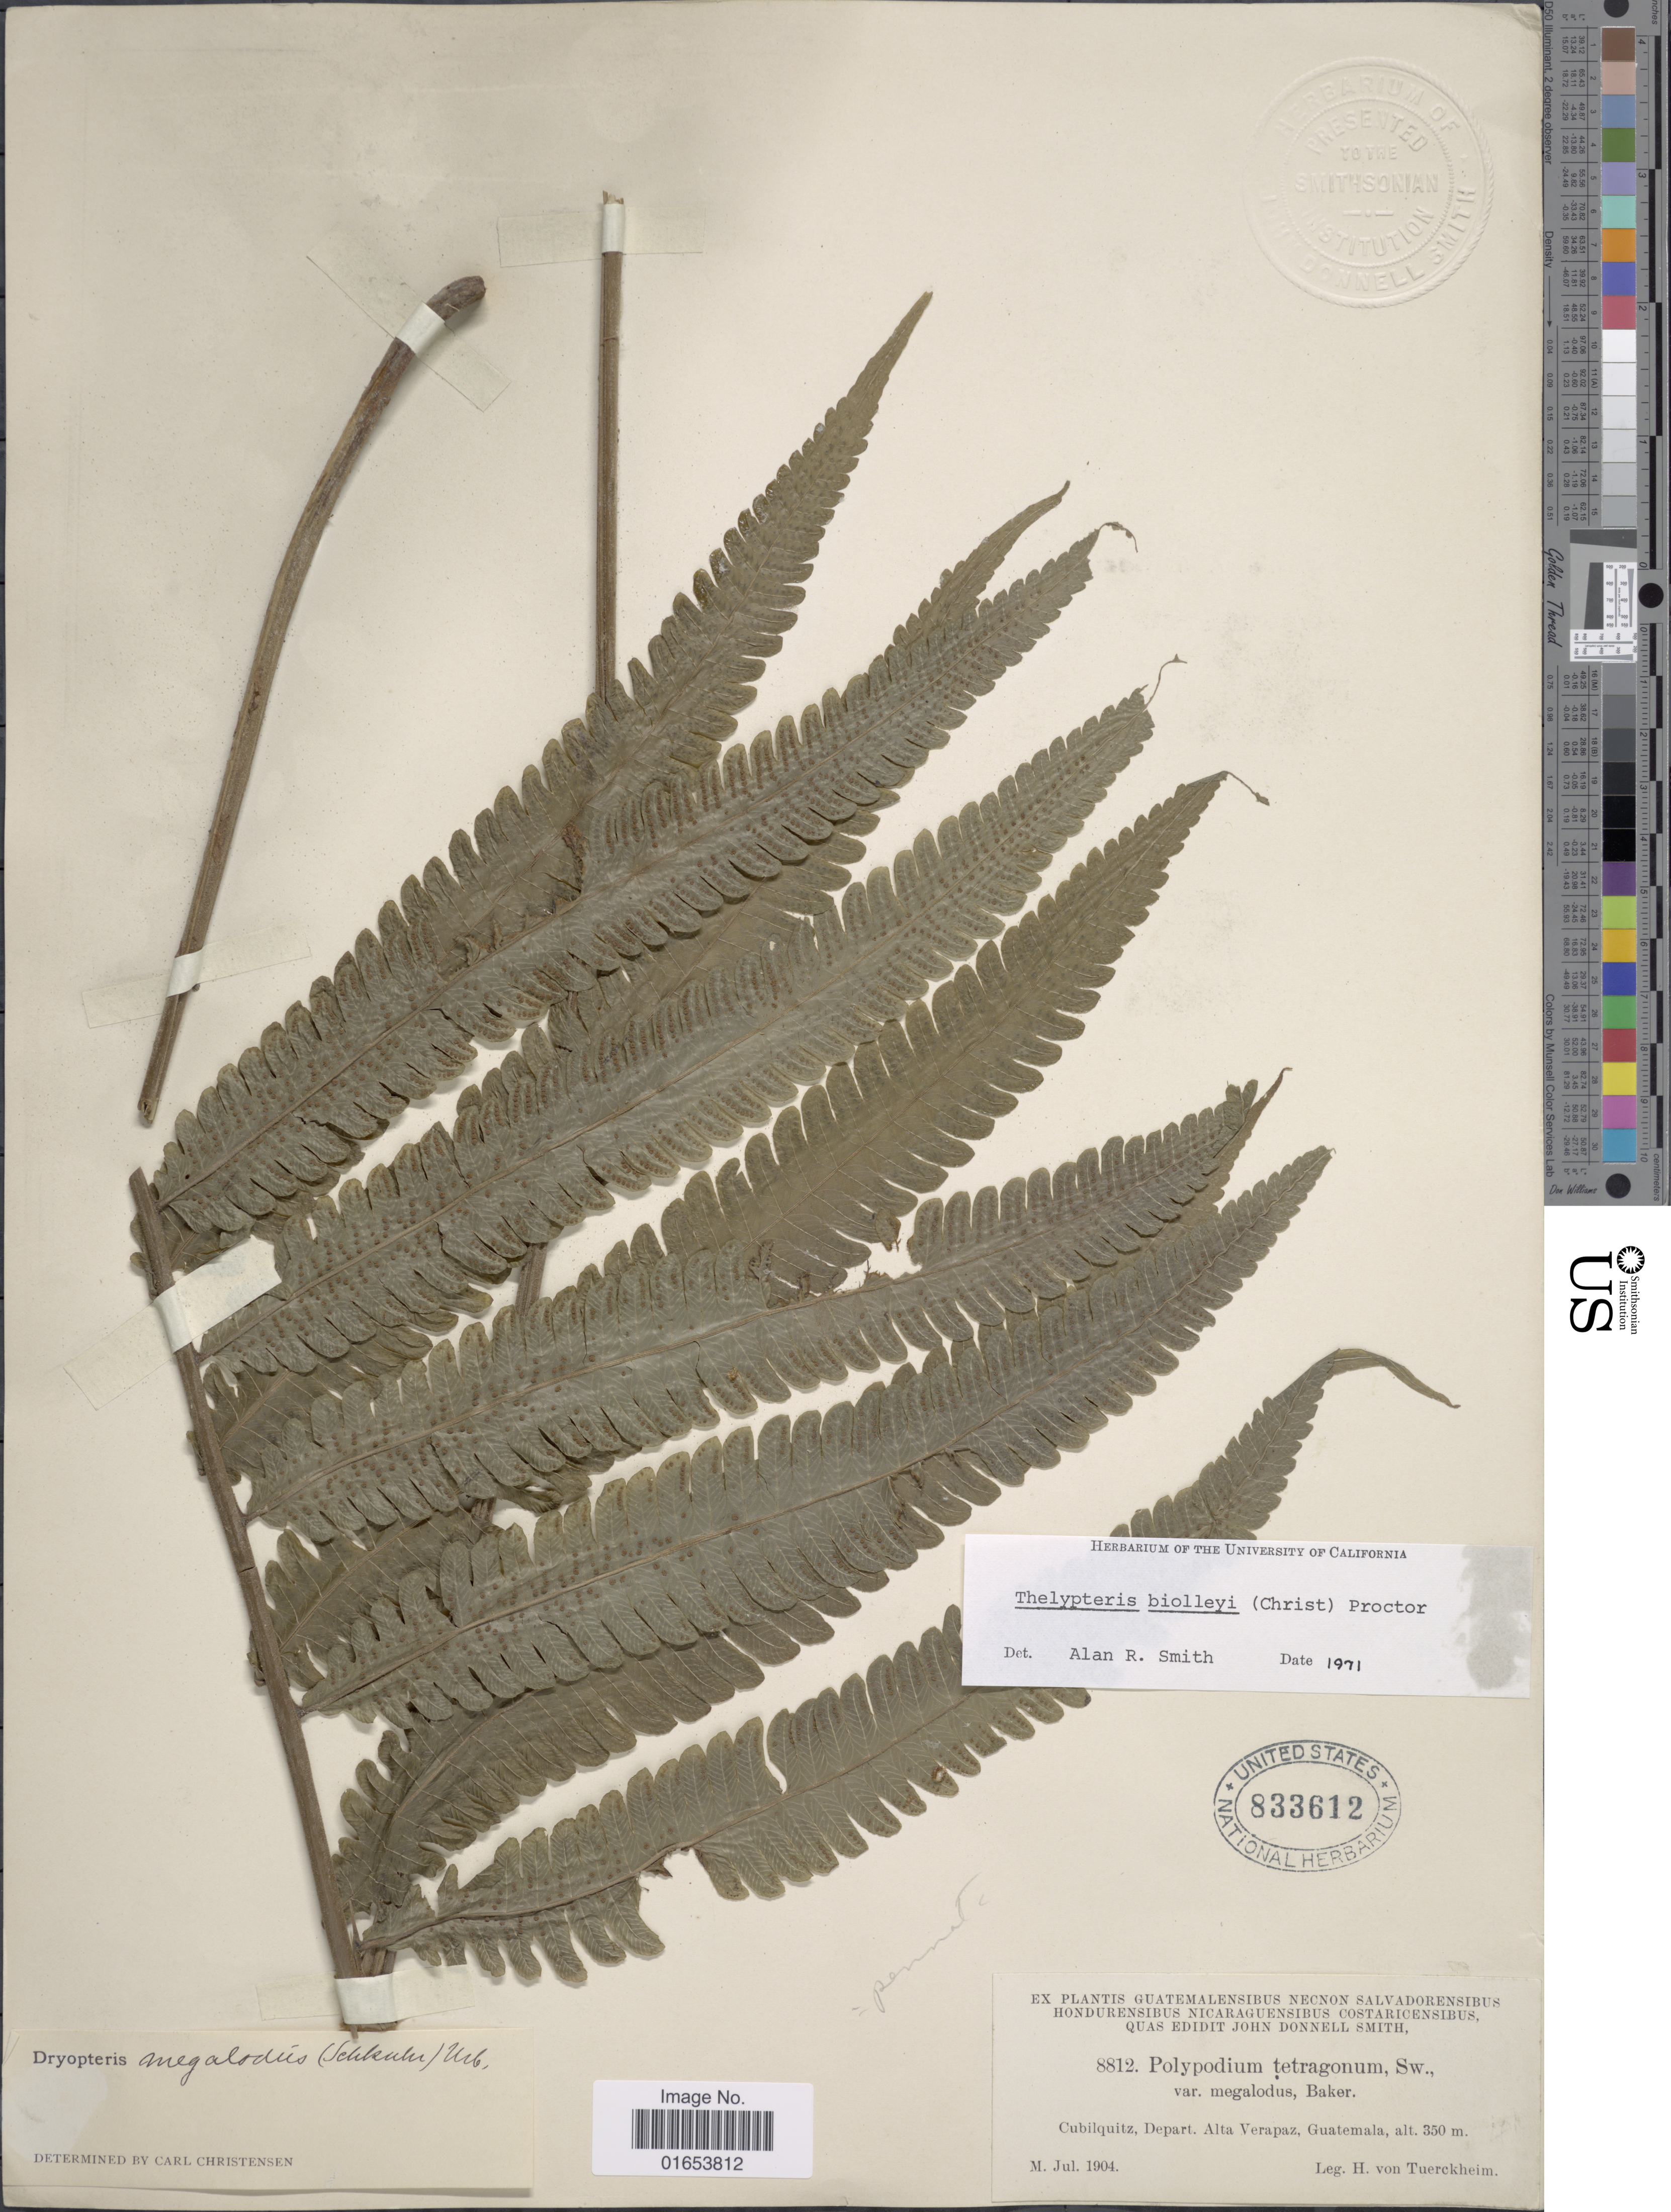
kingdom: Plantae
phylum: Tracheophyta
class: Polypodiopsida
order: Polypodiales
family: Thelypteridaceae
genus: Goniopteris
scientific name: Goniopteris biolleyi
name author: (C. Chr.) Pic. Serm.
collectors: H. von Tuerckheim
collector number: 8812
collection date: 1904-07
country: Guatemala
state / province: Alta Verapaz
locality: Cubilquitz, Depart. Alta Verapaz, Guatemala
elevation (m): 350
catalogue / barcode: US 833612